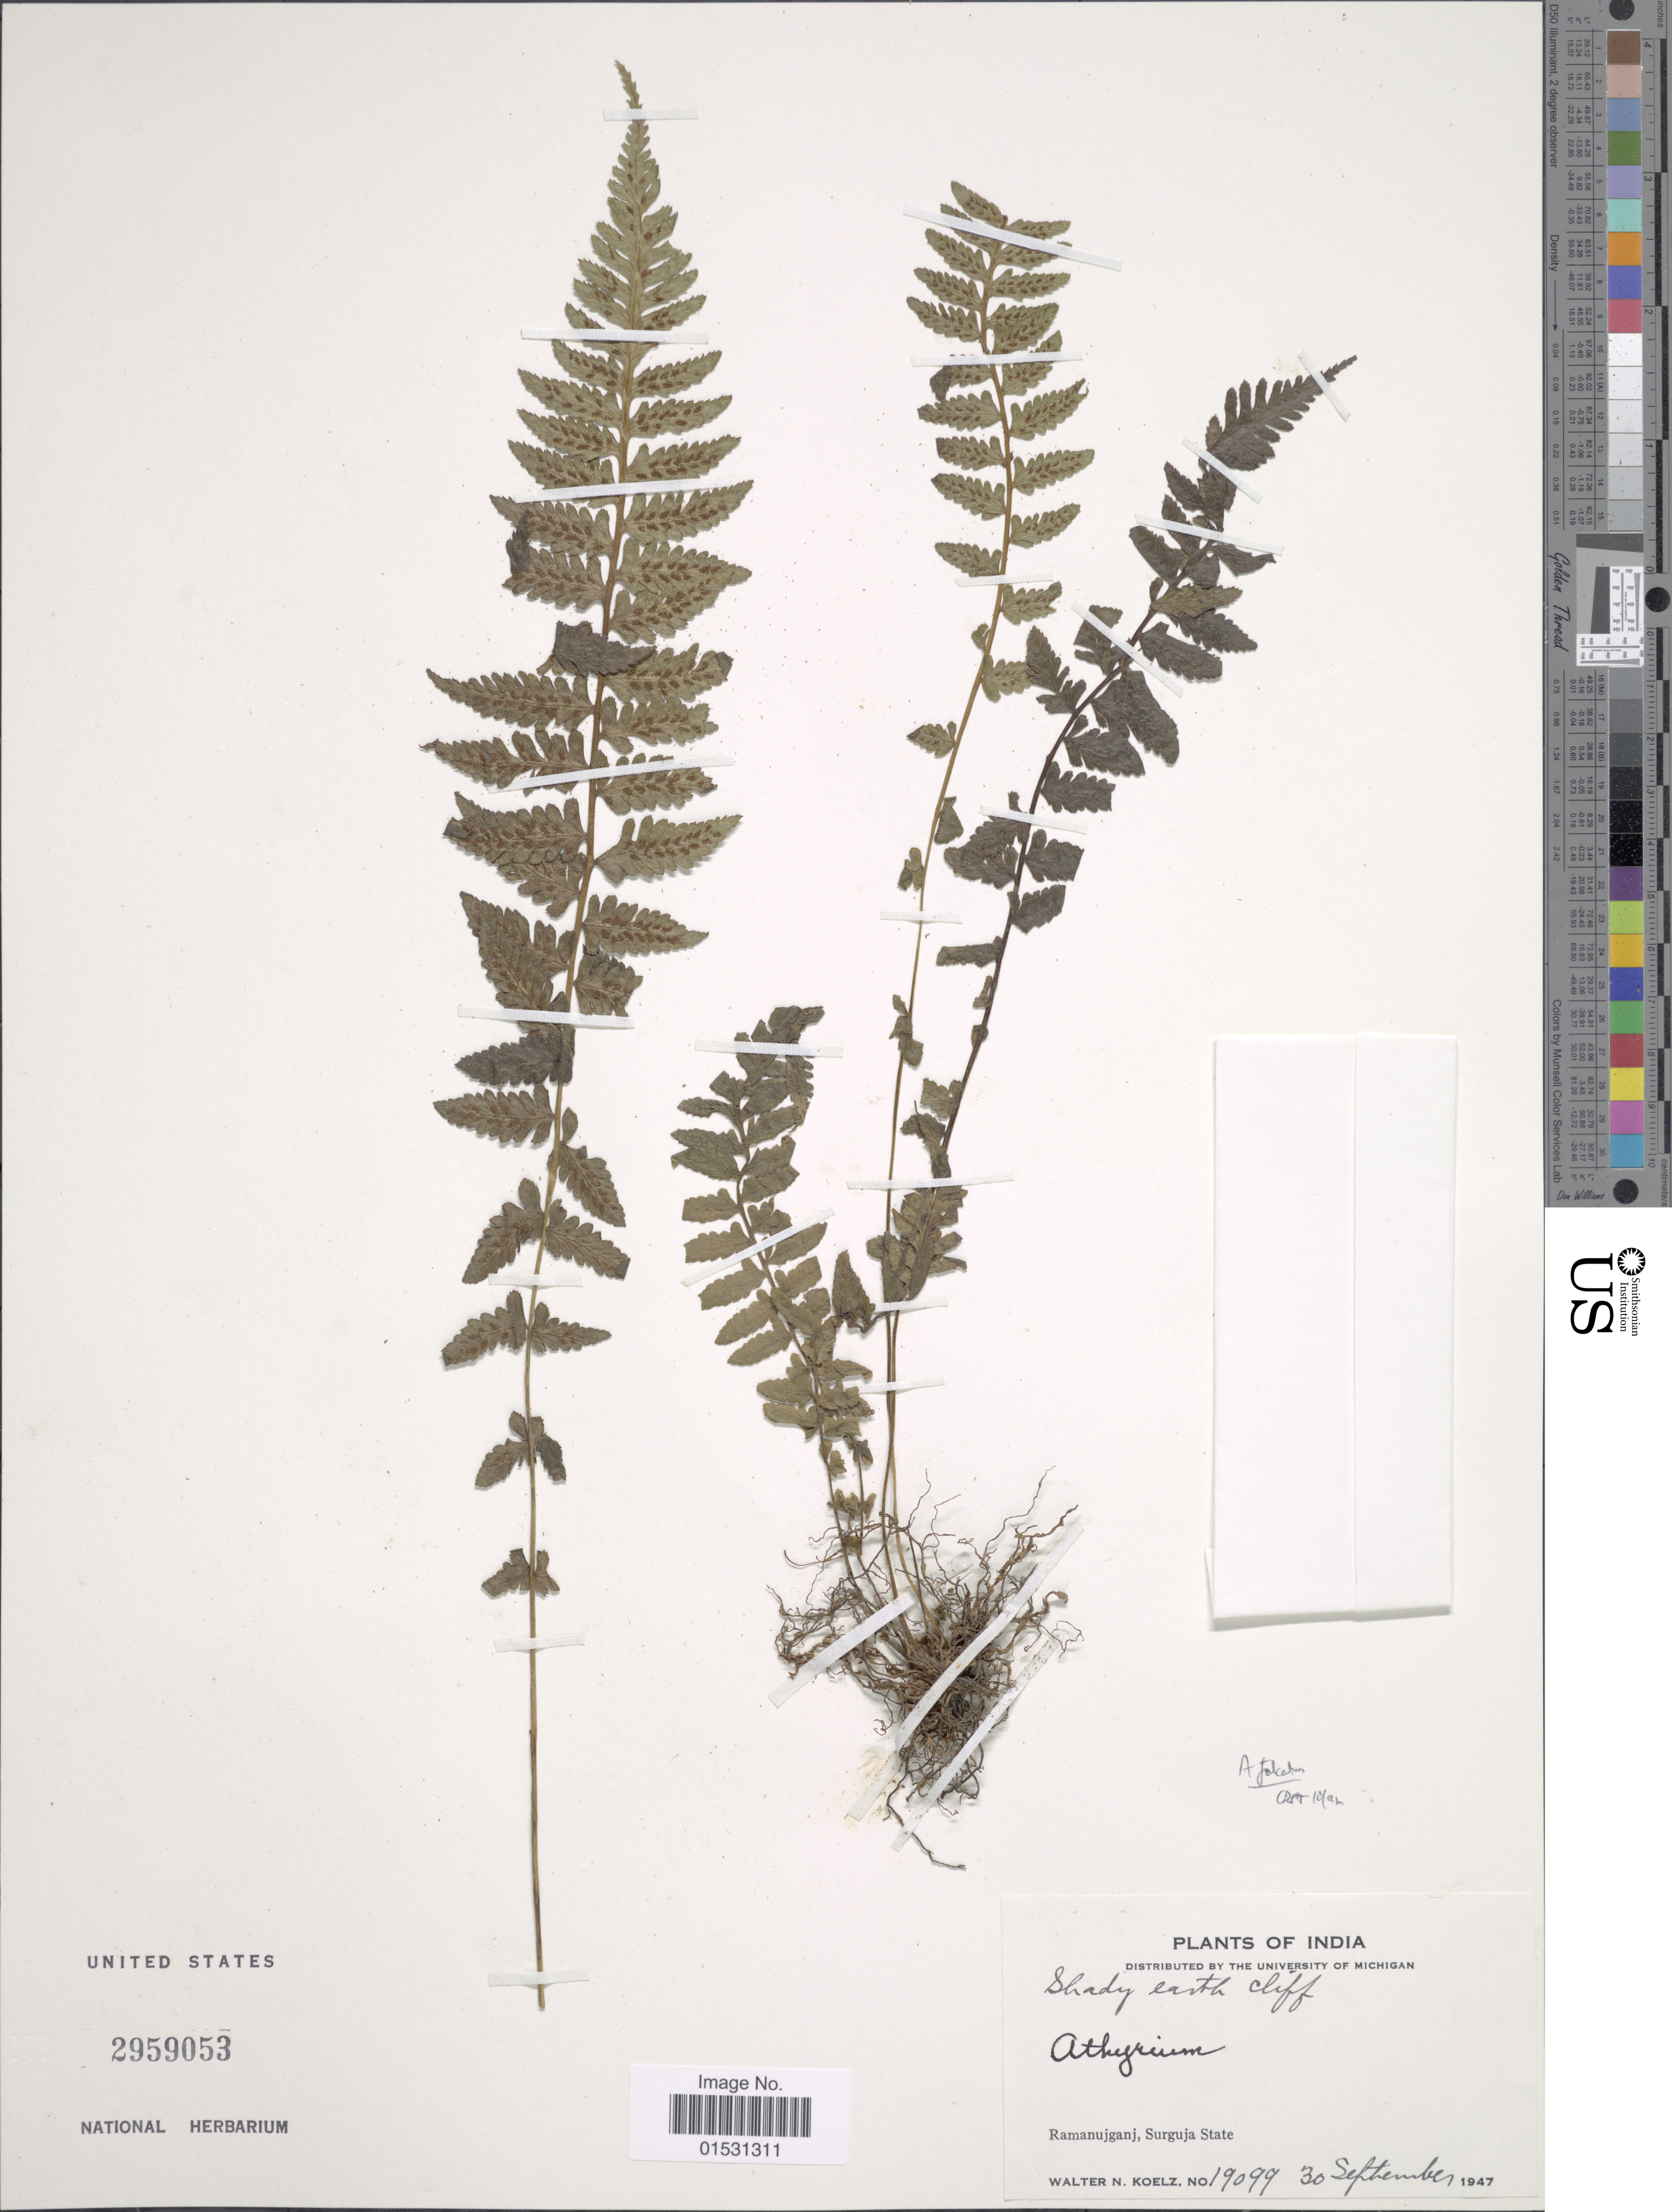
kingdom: Plantae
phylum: Tracheophyta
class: Polypodiopsida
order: Polypodiales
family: Athyriaceae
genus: Athyrium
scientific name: Athyrium sp.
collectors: W. N. Koelz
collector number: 19099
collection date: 1947-09-30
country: India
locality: Ramanujganj, Surguja State.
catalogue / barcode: US 2959053